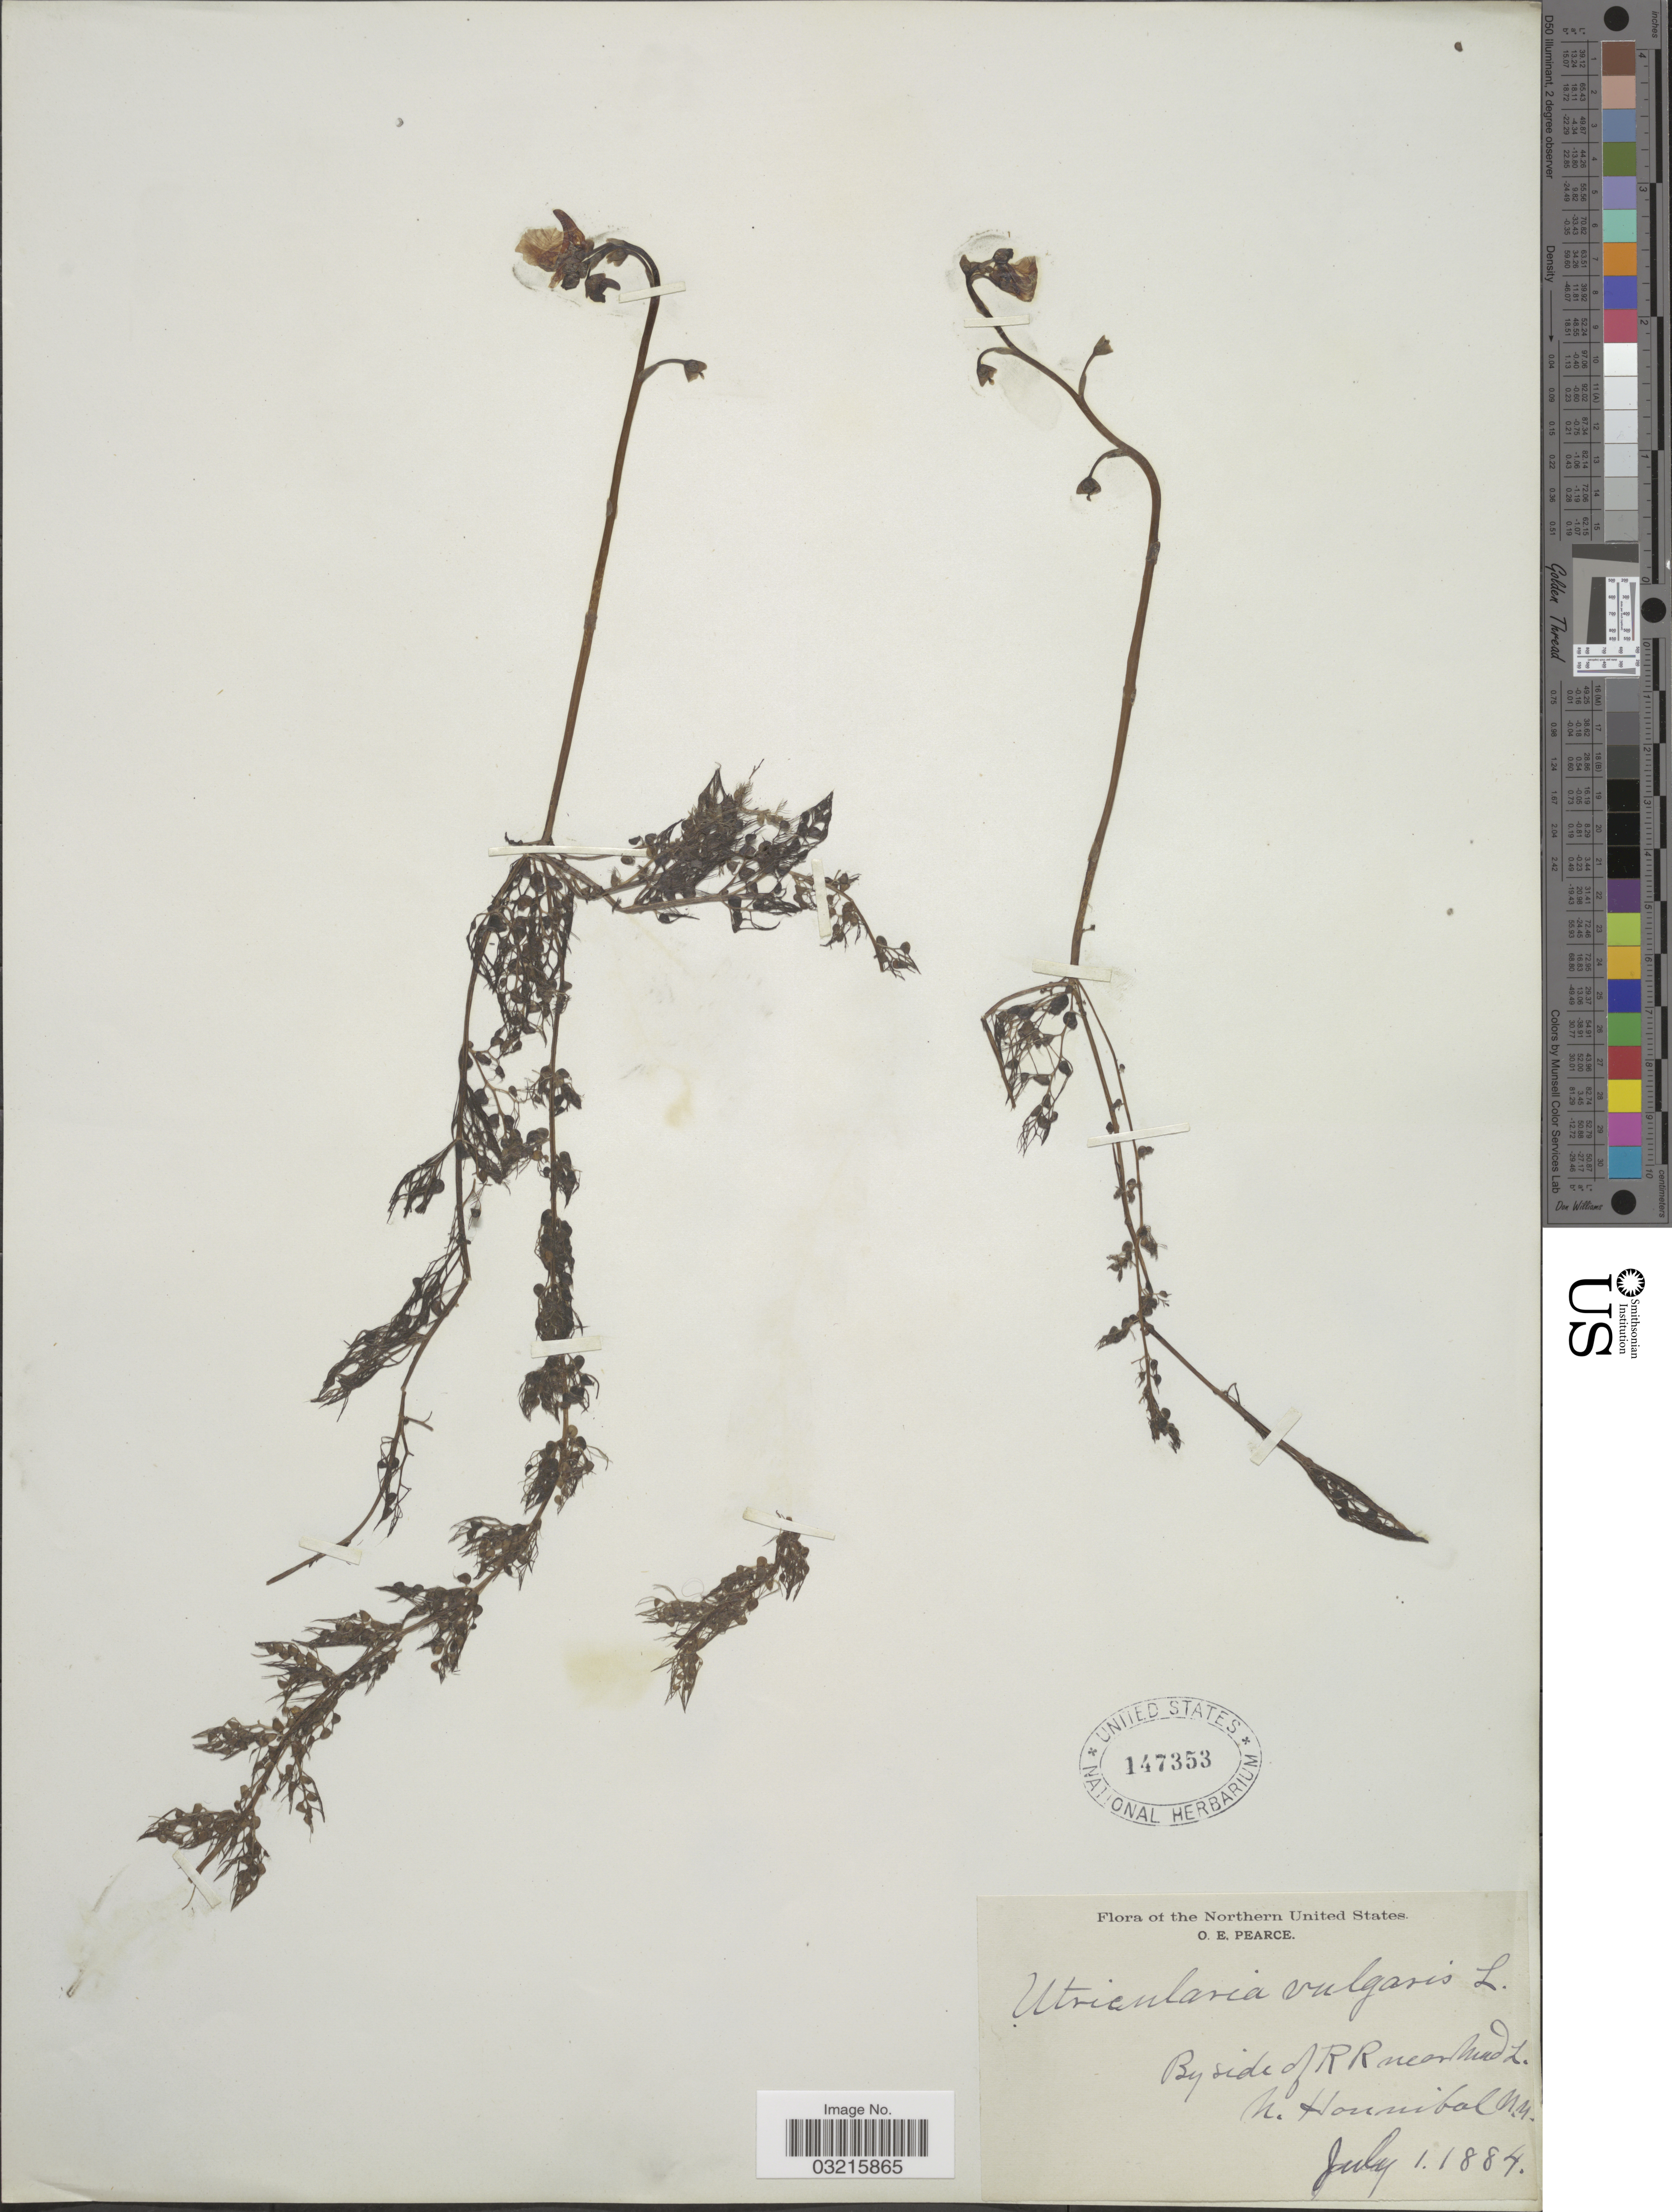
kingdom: Plantae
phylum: Tracheophyta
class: Magnoliopsida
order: Lamiales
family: Lentibulariaceae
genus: Utricularia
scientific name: Utricularia vulgaris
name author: L.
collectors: O. E. Pearce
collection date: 1884-07-01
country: United States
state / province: New Mexico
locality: Northern United States. By side of RR near Mud L. N. Hannibal.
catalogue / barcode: US 147353